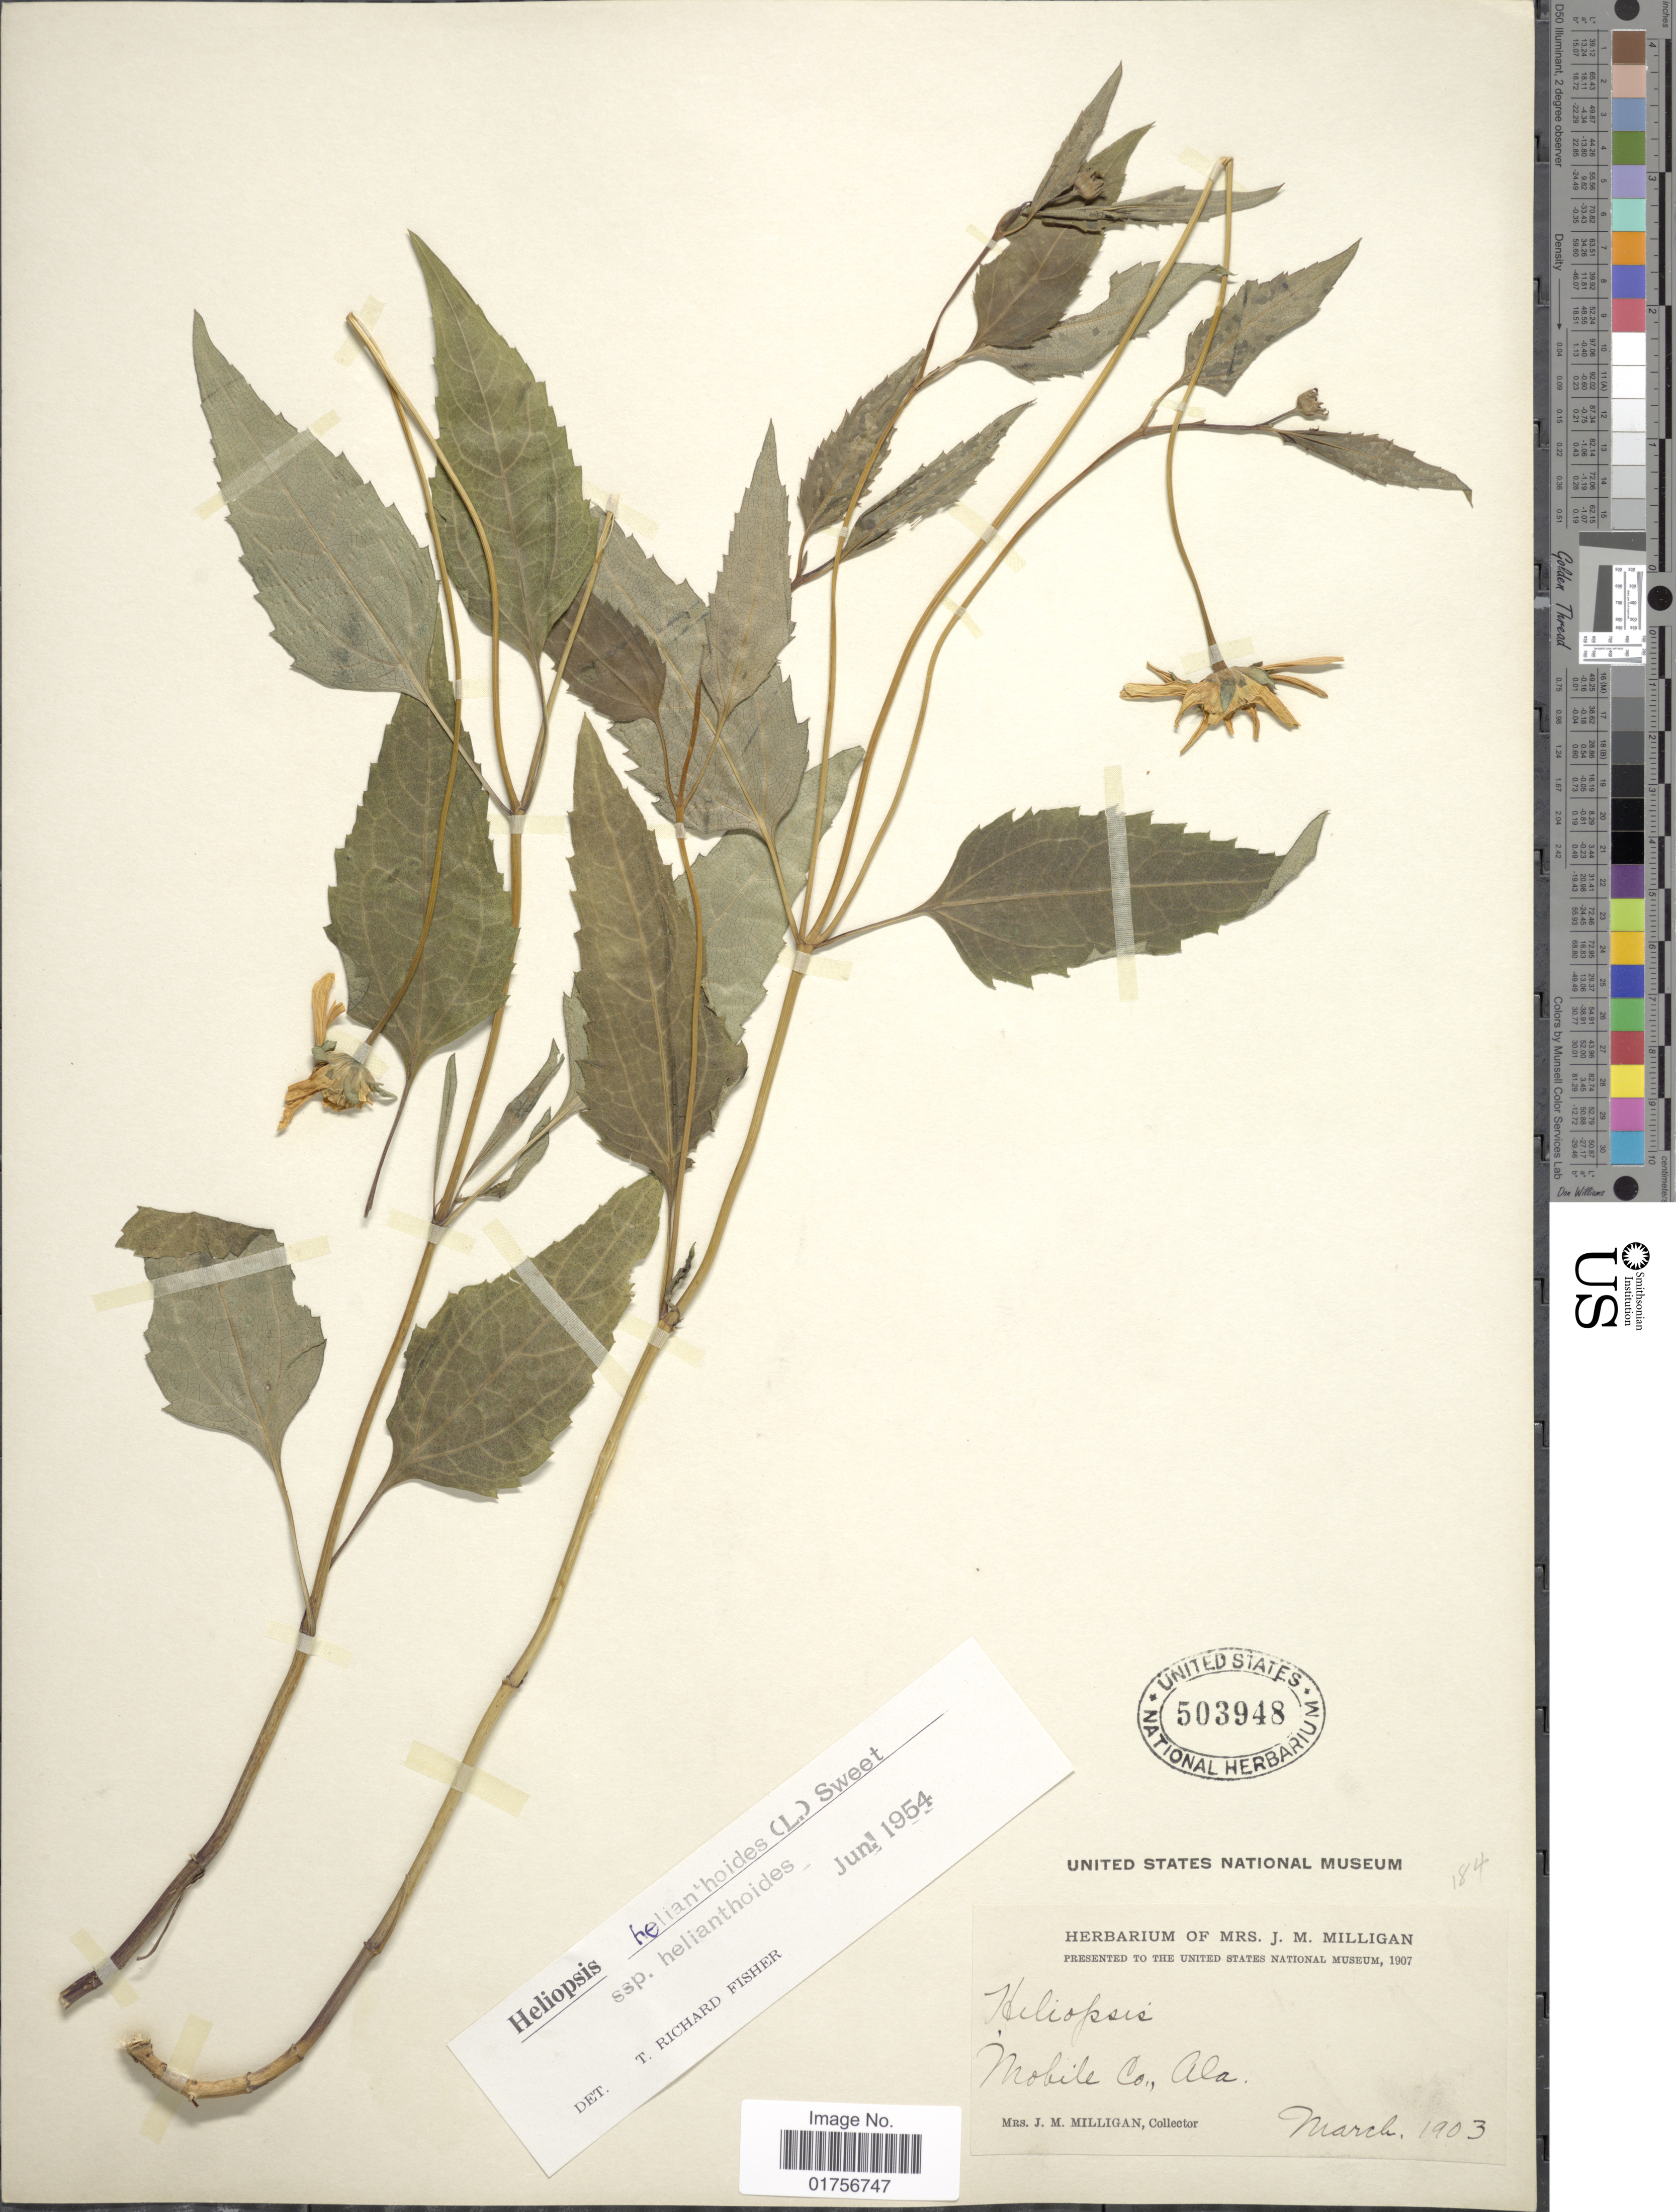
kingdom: Plantae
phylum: Tracheophyta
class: Magnoliopsida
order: Asterales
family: Asteraceae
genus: Heliopsis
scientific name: Heliopsis helianthoides subsp. helianthoides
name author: (L.) Sweet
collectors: J. Milligan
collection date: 1903-03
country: United States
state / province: Alabama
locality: Mobile Co., Ala.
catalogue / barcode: US 503948